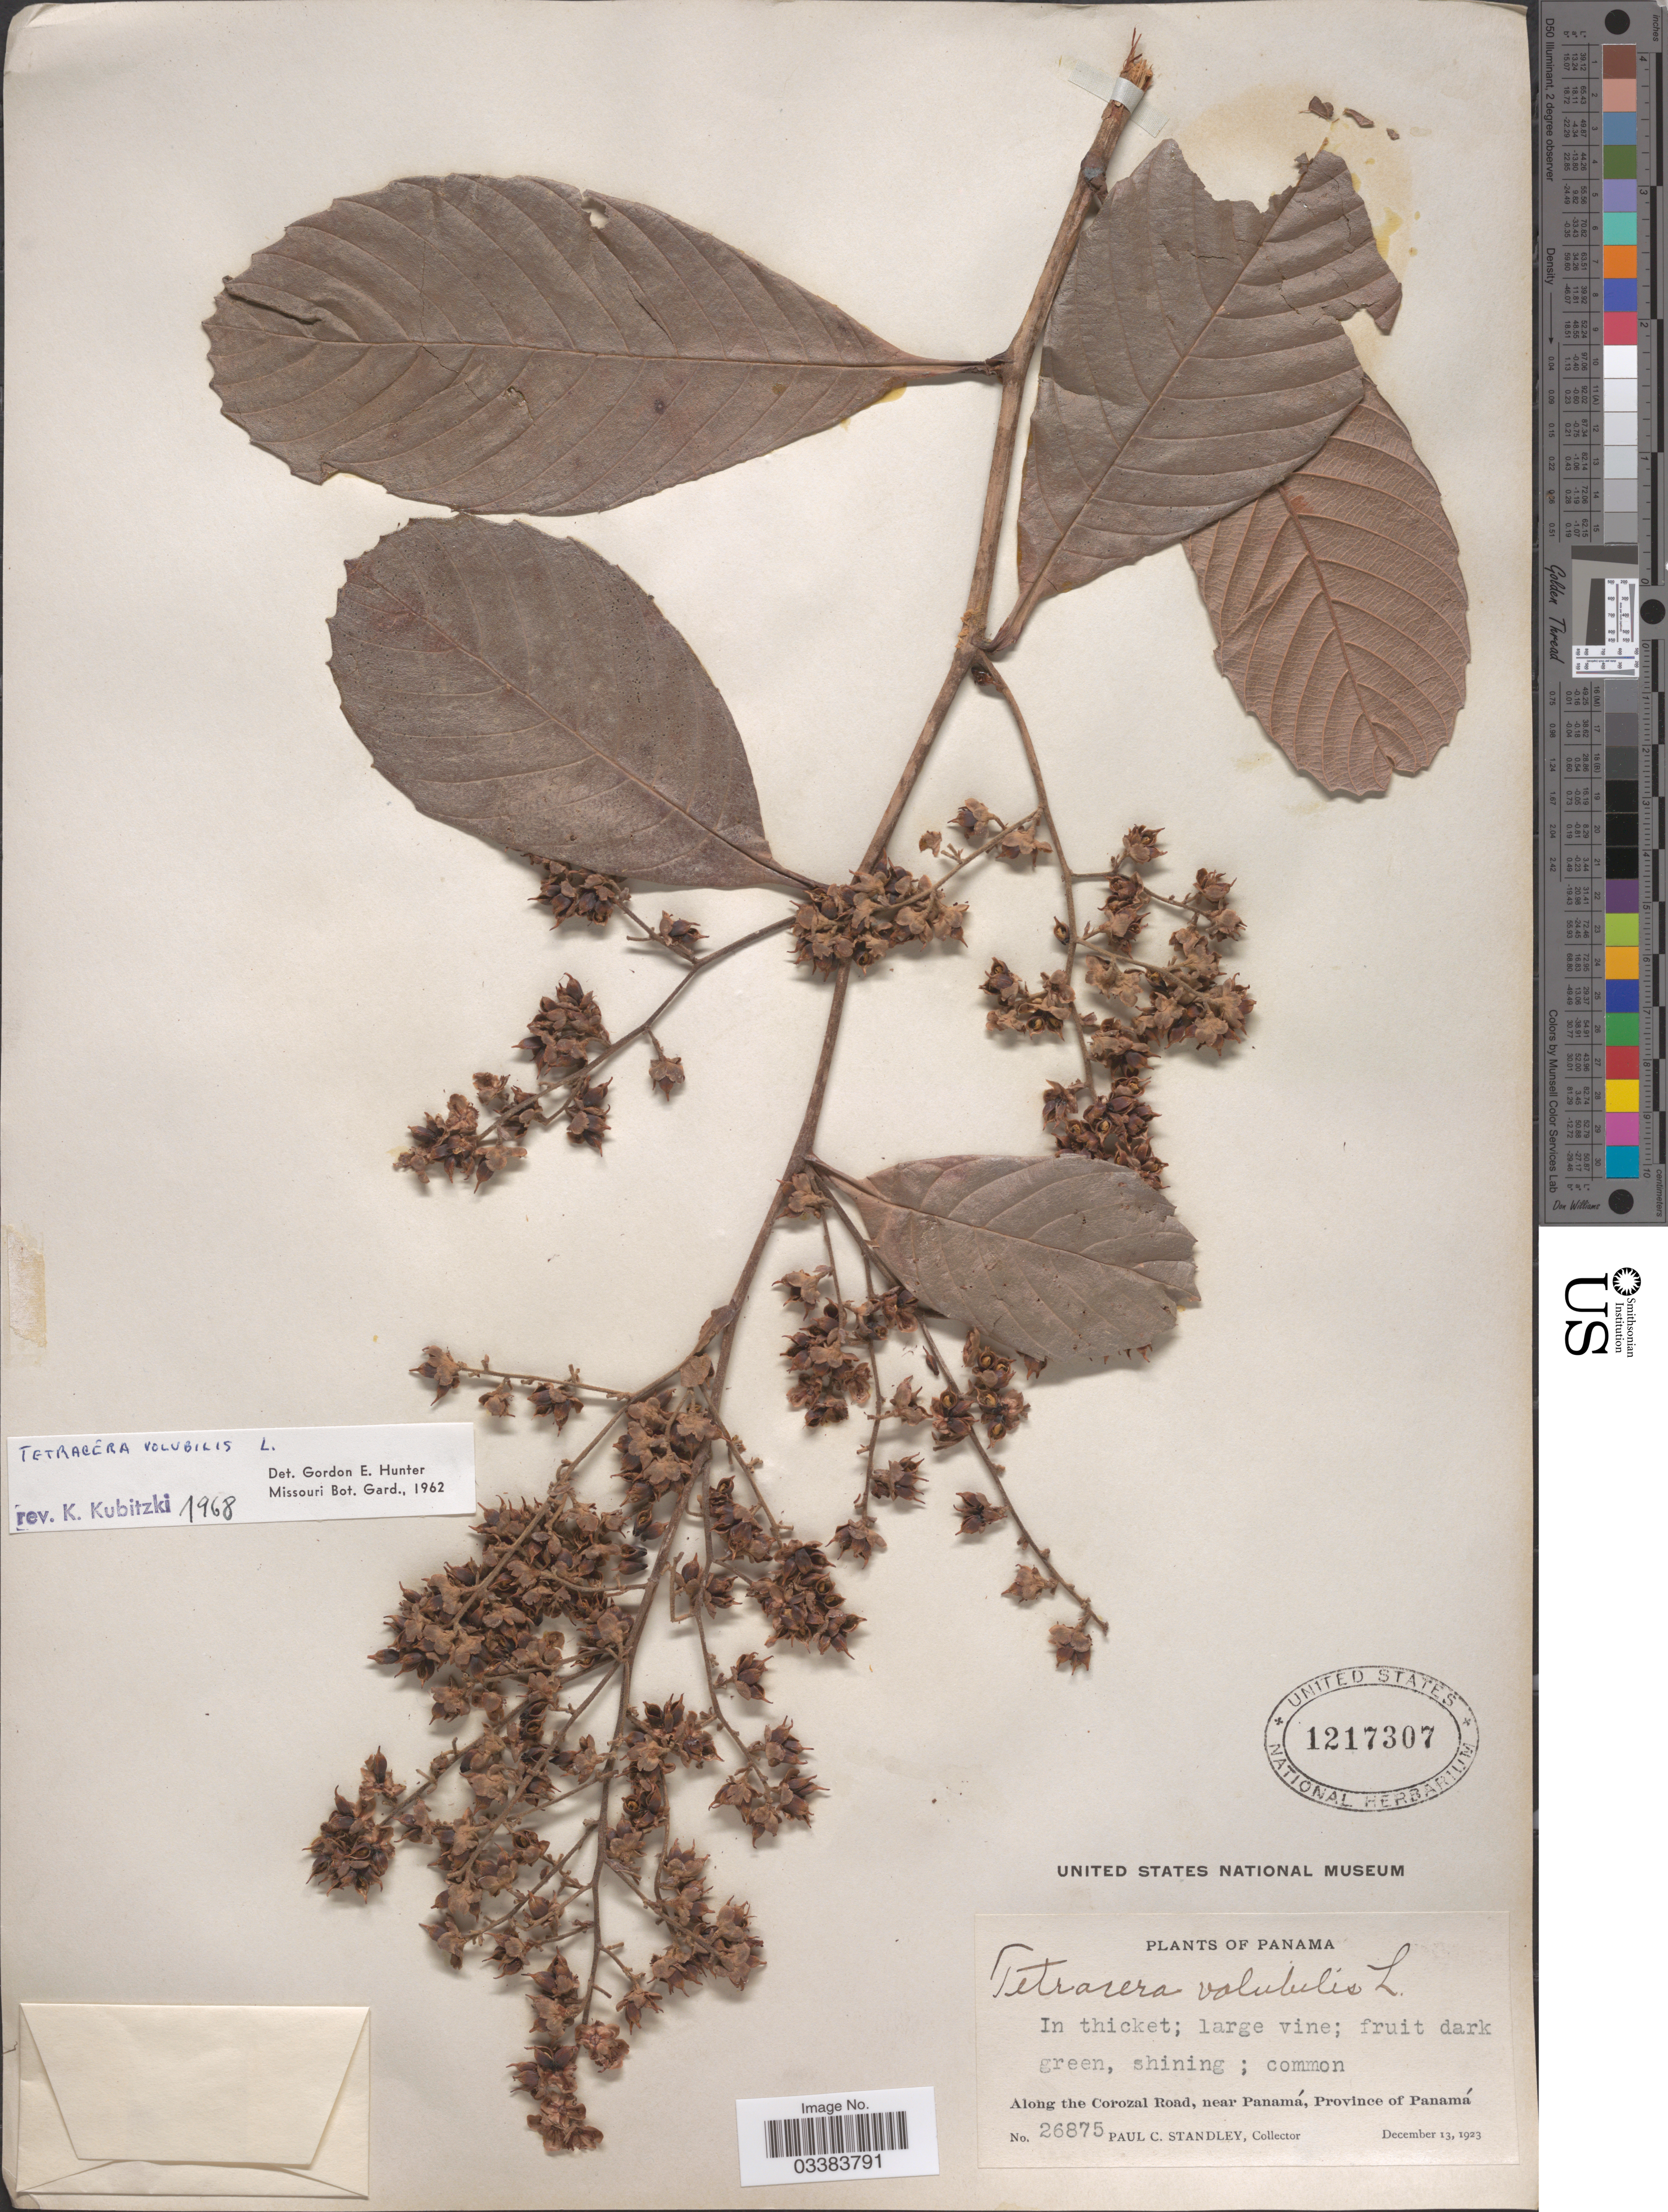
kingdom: Plantae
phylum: Tracheophyta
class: Magnoliopsida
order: Dilleniales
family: Dilleniaceae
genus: Tetracera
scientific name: Tetracera volubilis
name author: L.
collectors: P. C. Standley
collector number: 26875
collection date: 1923-12-13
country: Panama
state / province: Panamá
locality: Along the Corozal Road, near Panamá.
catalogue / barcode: US 1217307